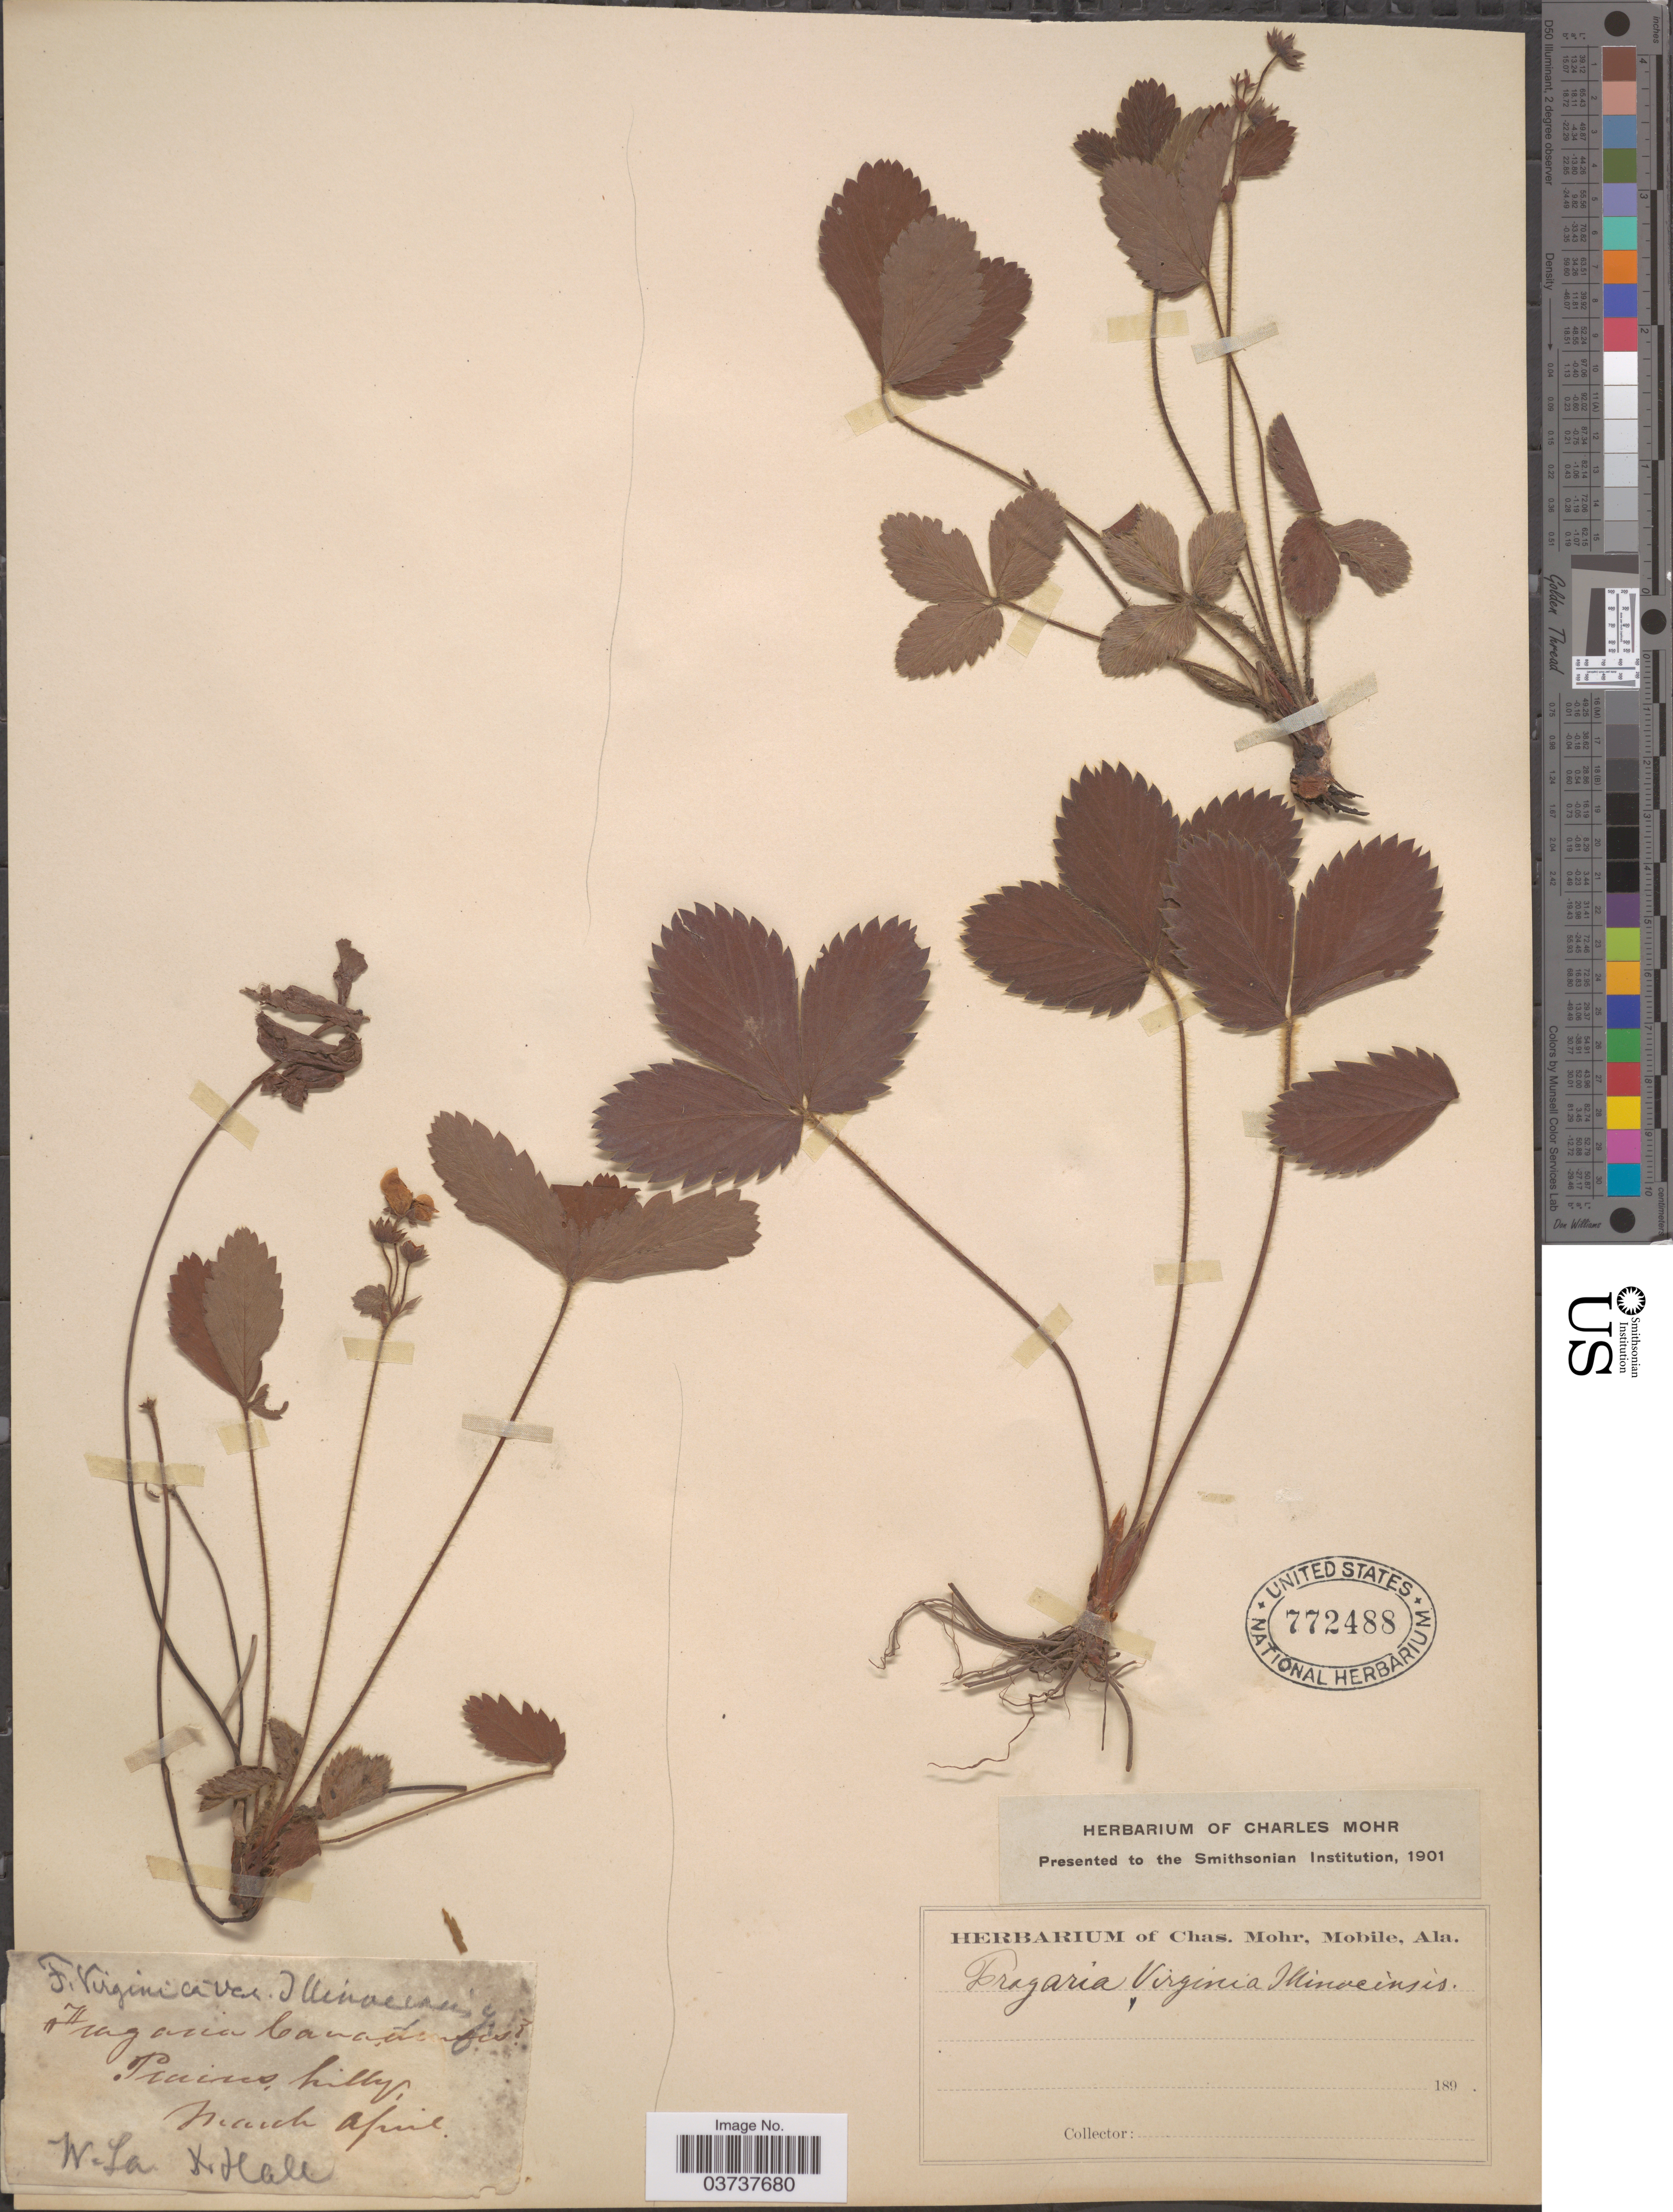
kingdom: Plantae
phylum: Tracheophyta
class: Magnoliopsida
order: Rosales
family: Rosaceae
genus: Fragaria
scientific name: Fragaria virginiana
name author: Mill.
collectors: A. Hall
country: United States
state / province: Louisiana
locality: Prairies hilly. W. La.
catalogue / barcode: US 772488